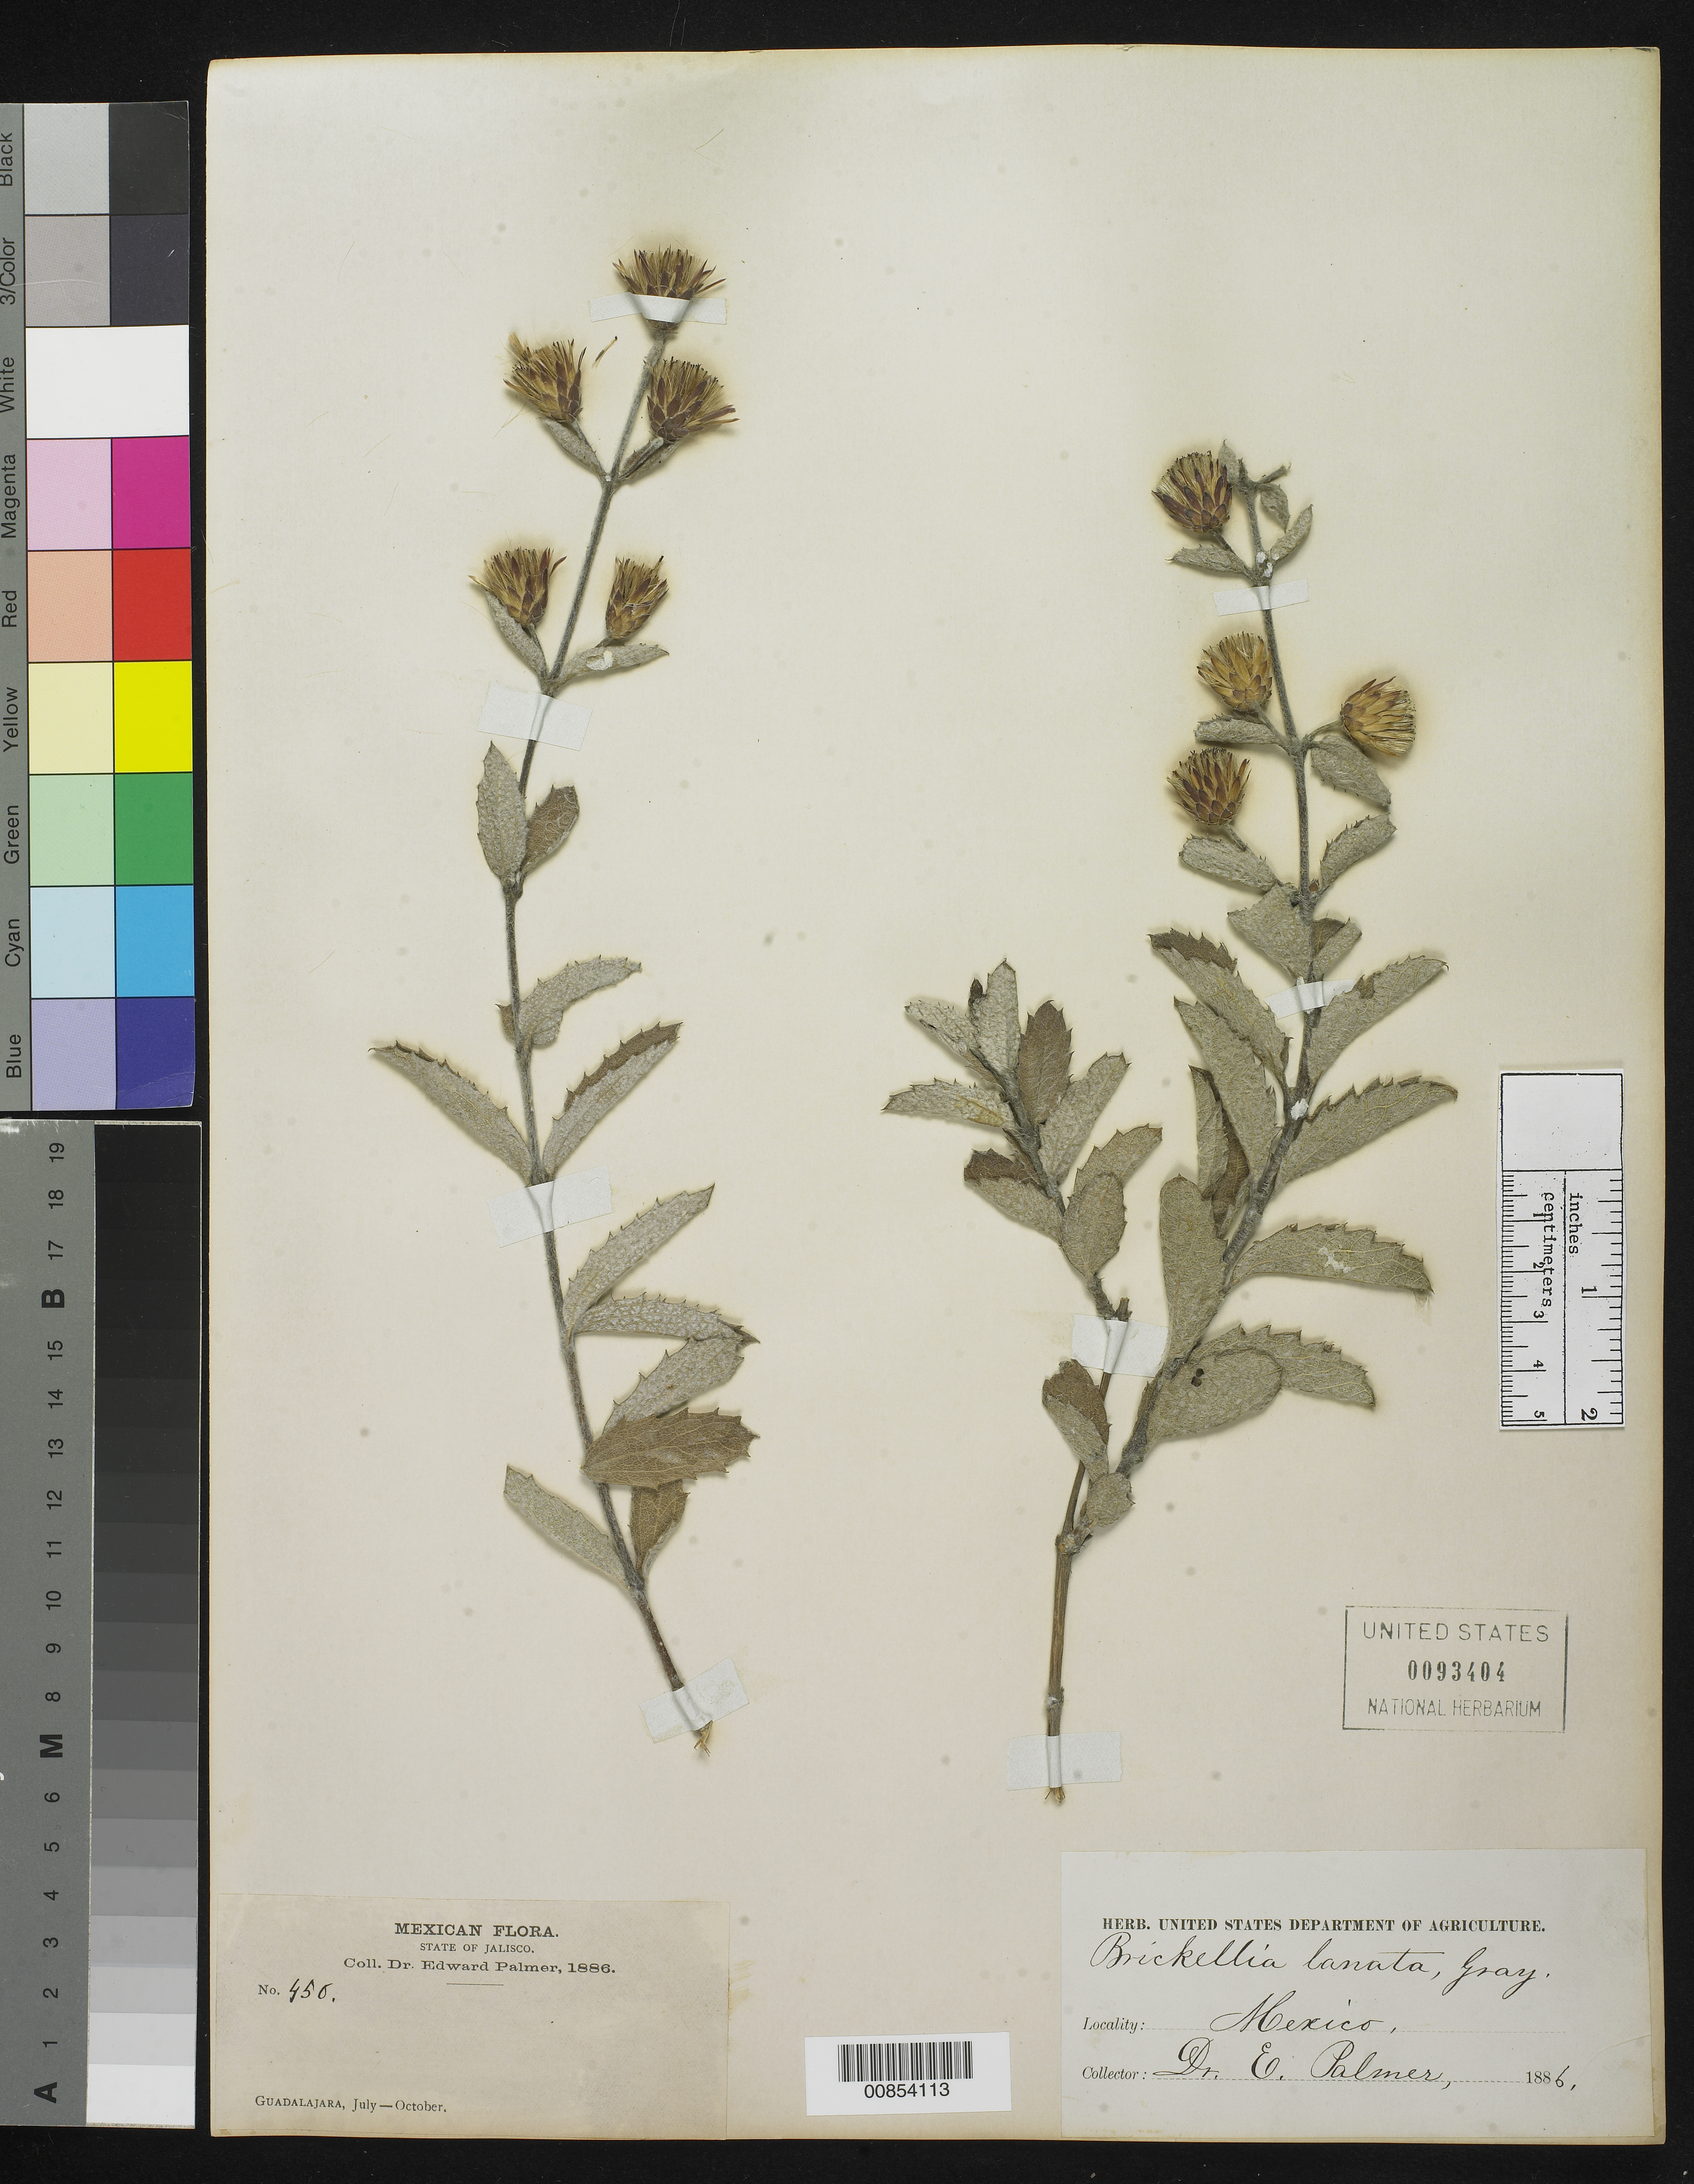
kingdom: Plantae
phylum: Tracheophyta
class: Magnoliopsida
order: Asterales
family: Asteraceae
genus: Brickellia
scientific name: Brickellia lanata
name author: (DC.) A. Gray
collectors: E. Palmer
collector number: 456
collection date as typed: Jul 1886 to -- Oct 1886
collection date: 1886-07/1886-10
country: Mexico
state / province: Jalisco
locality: Guadalajara, Jalisco.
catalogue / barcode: US 93404